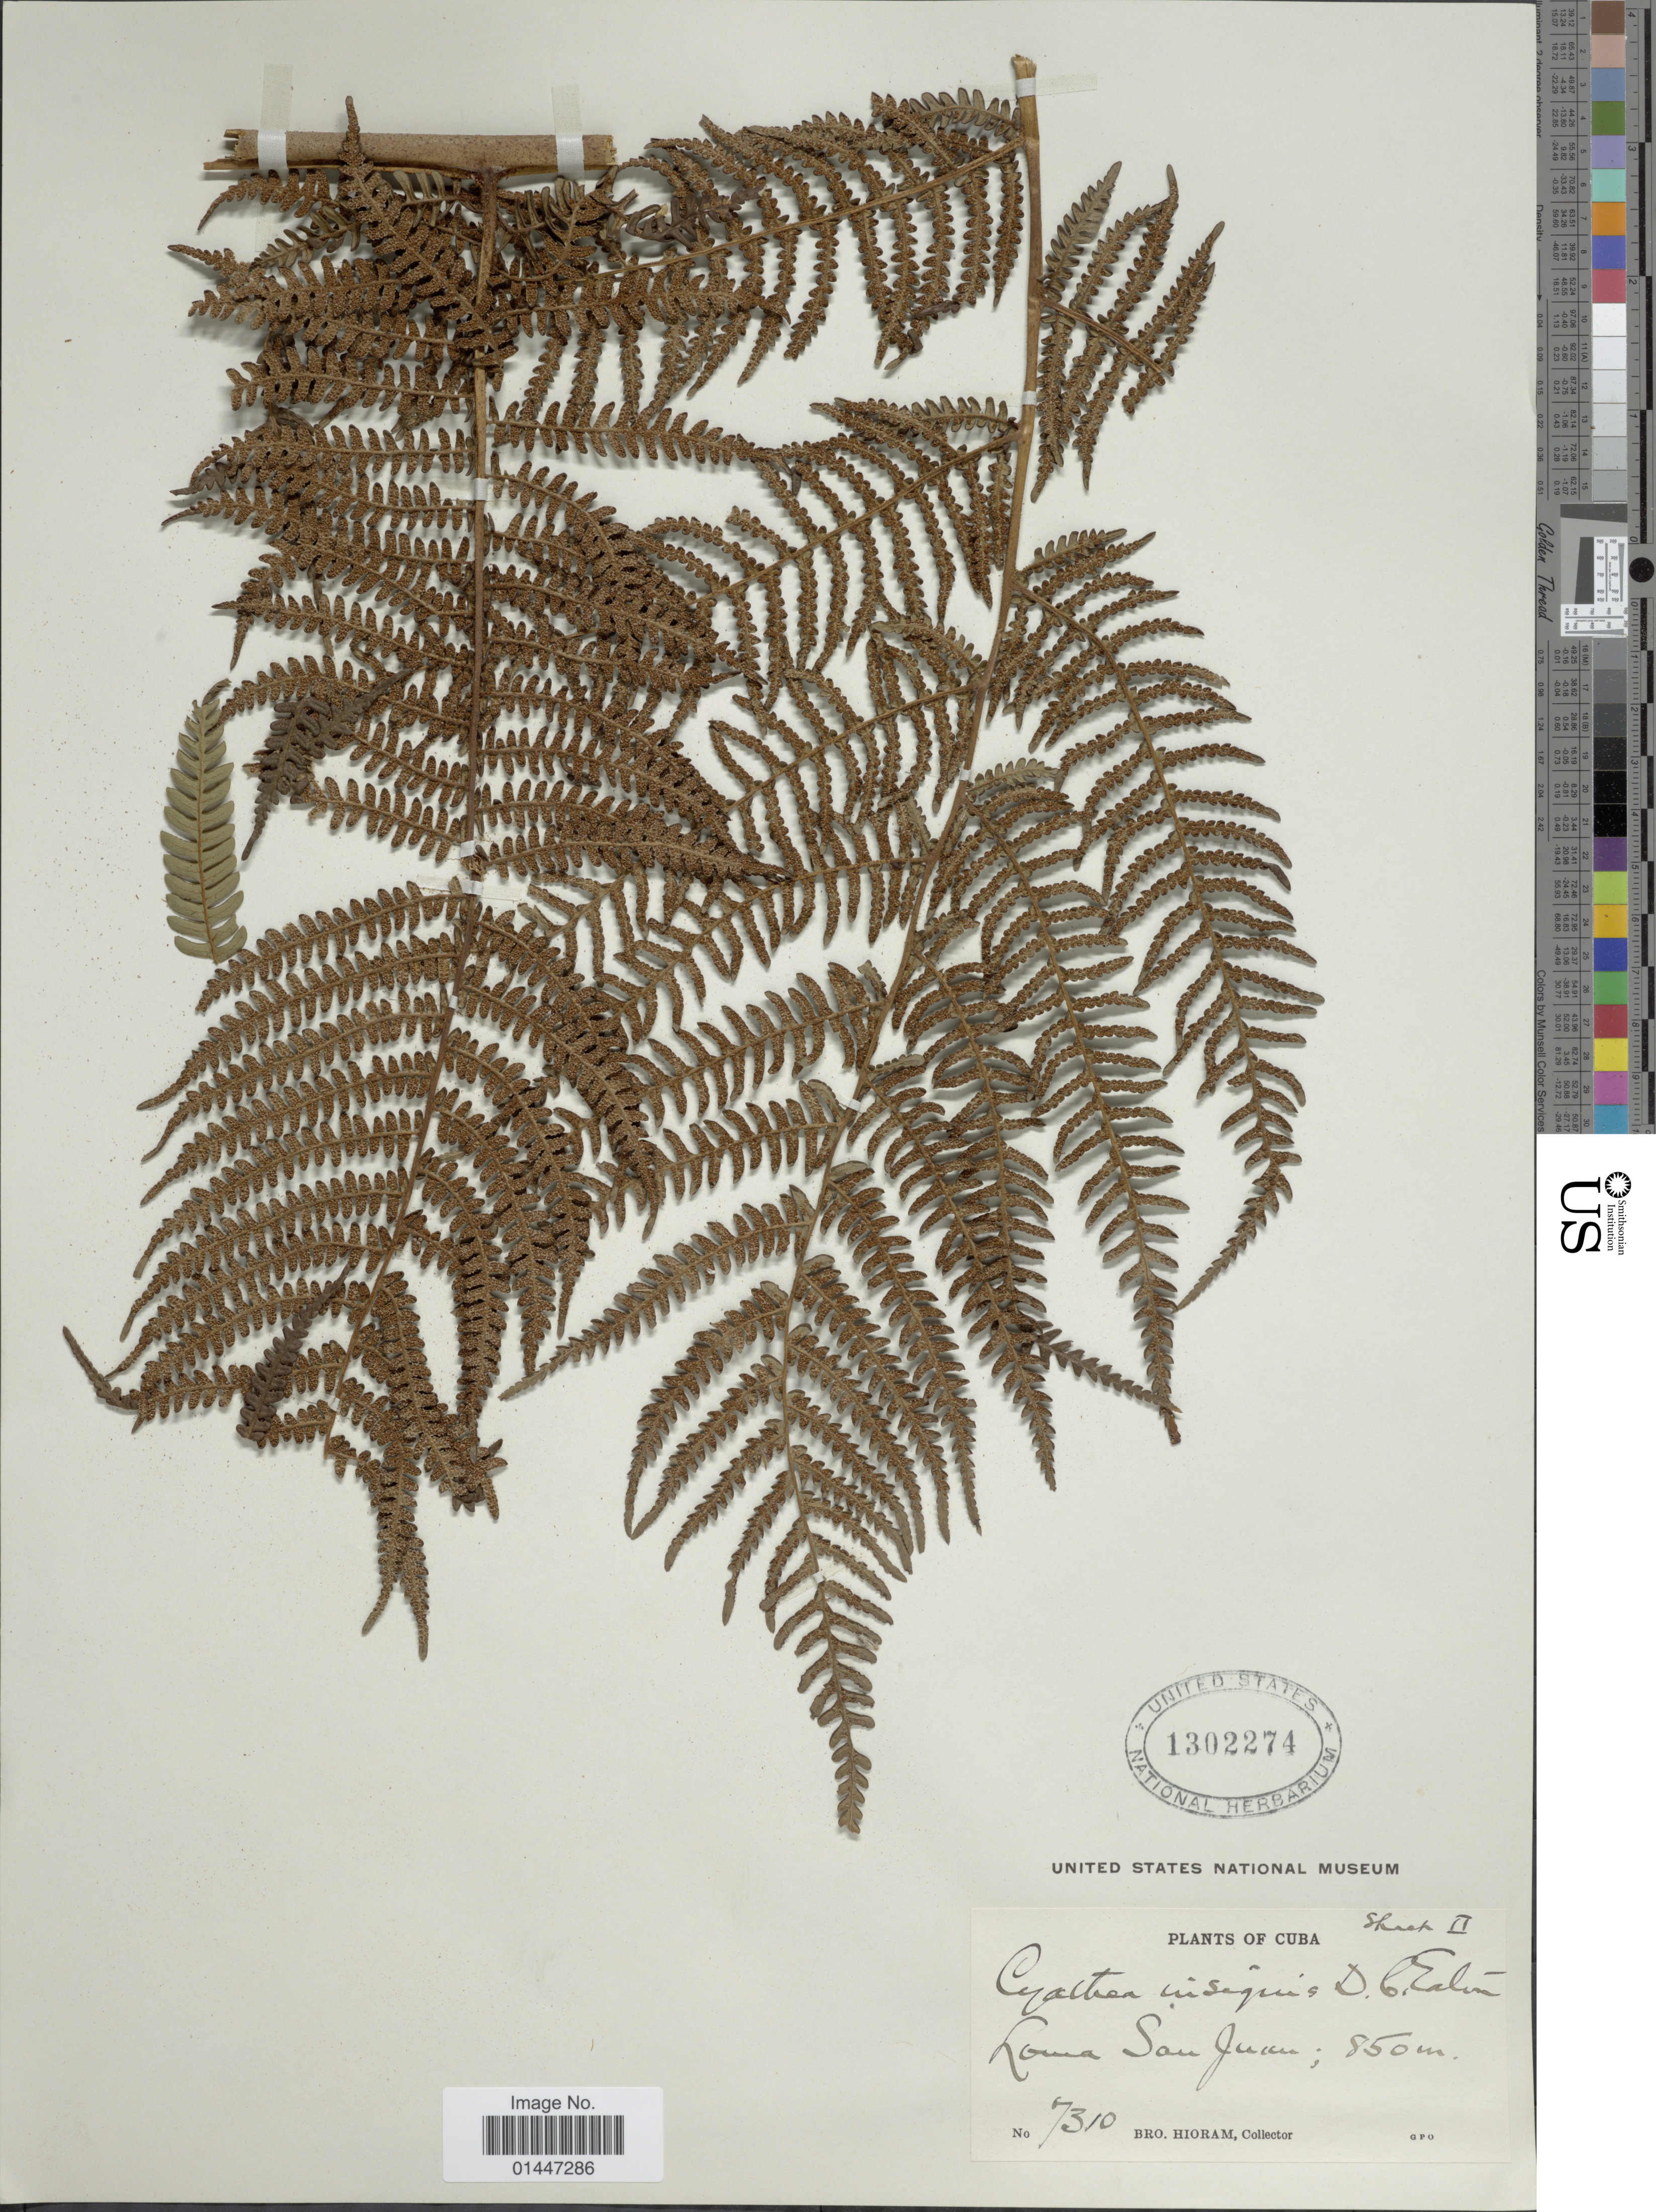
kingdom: Plantae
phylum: Tracheophyta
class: Polypodiopsida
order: Cyatheales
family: Cyatheaceae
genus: Sphaeropteris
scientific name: Sphaeropteris insignis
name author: (Eaton) R.M. Tryon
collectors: Bro. Hioram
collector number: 7310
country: Cuba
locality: Loma San Juan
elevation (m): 850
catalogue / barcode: US 1302274